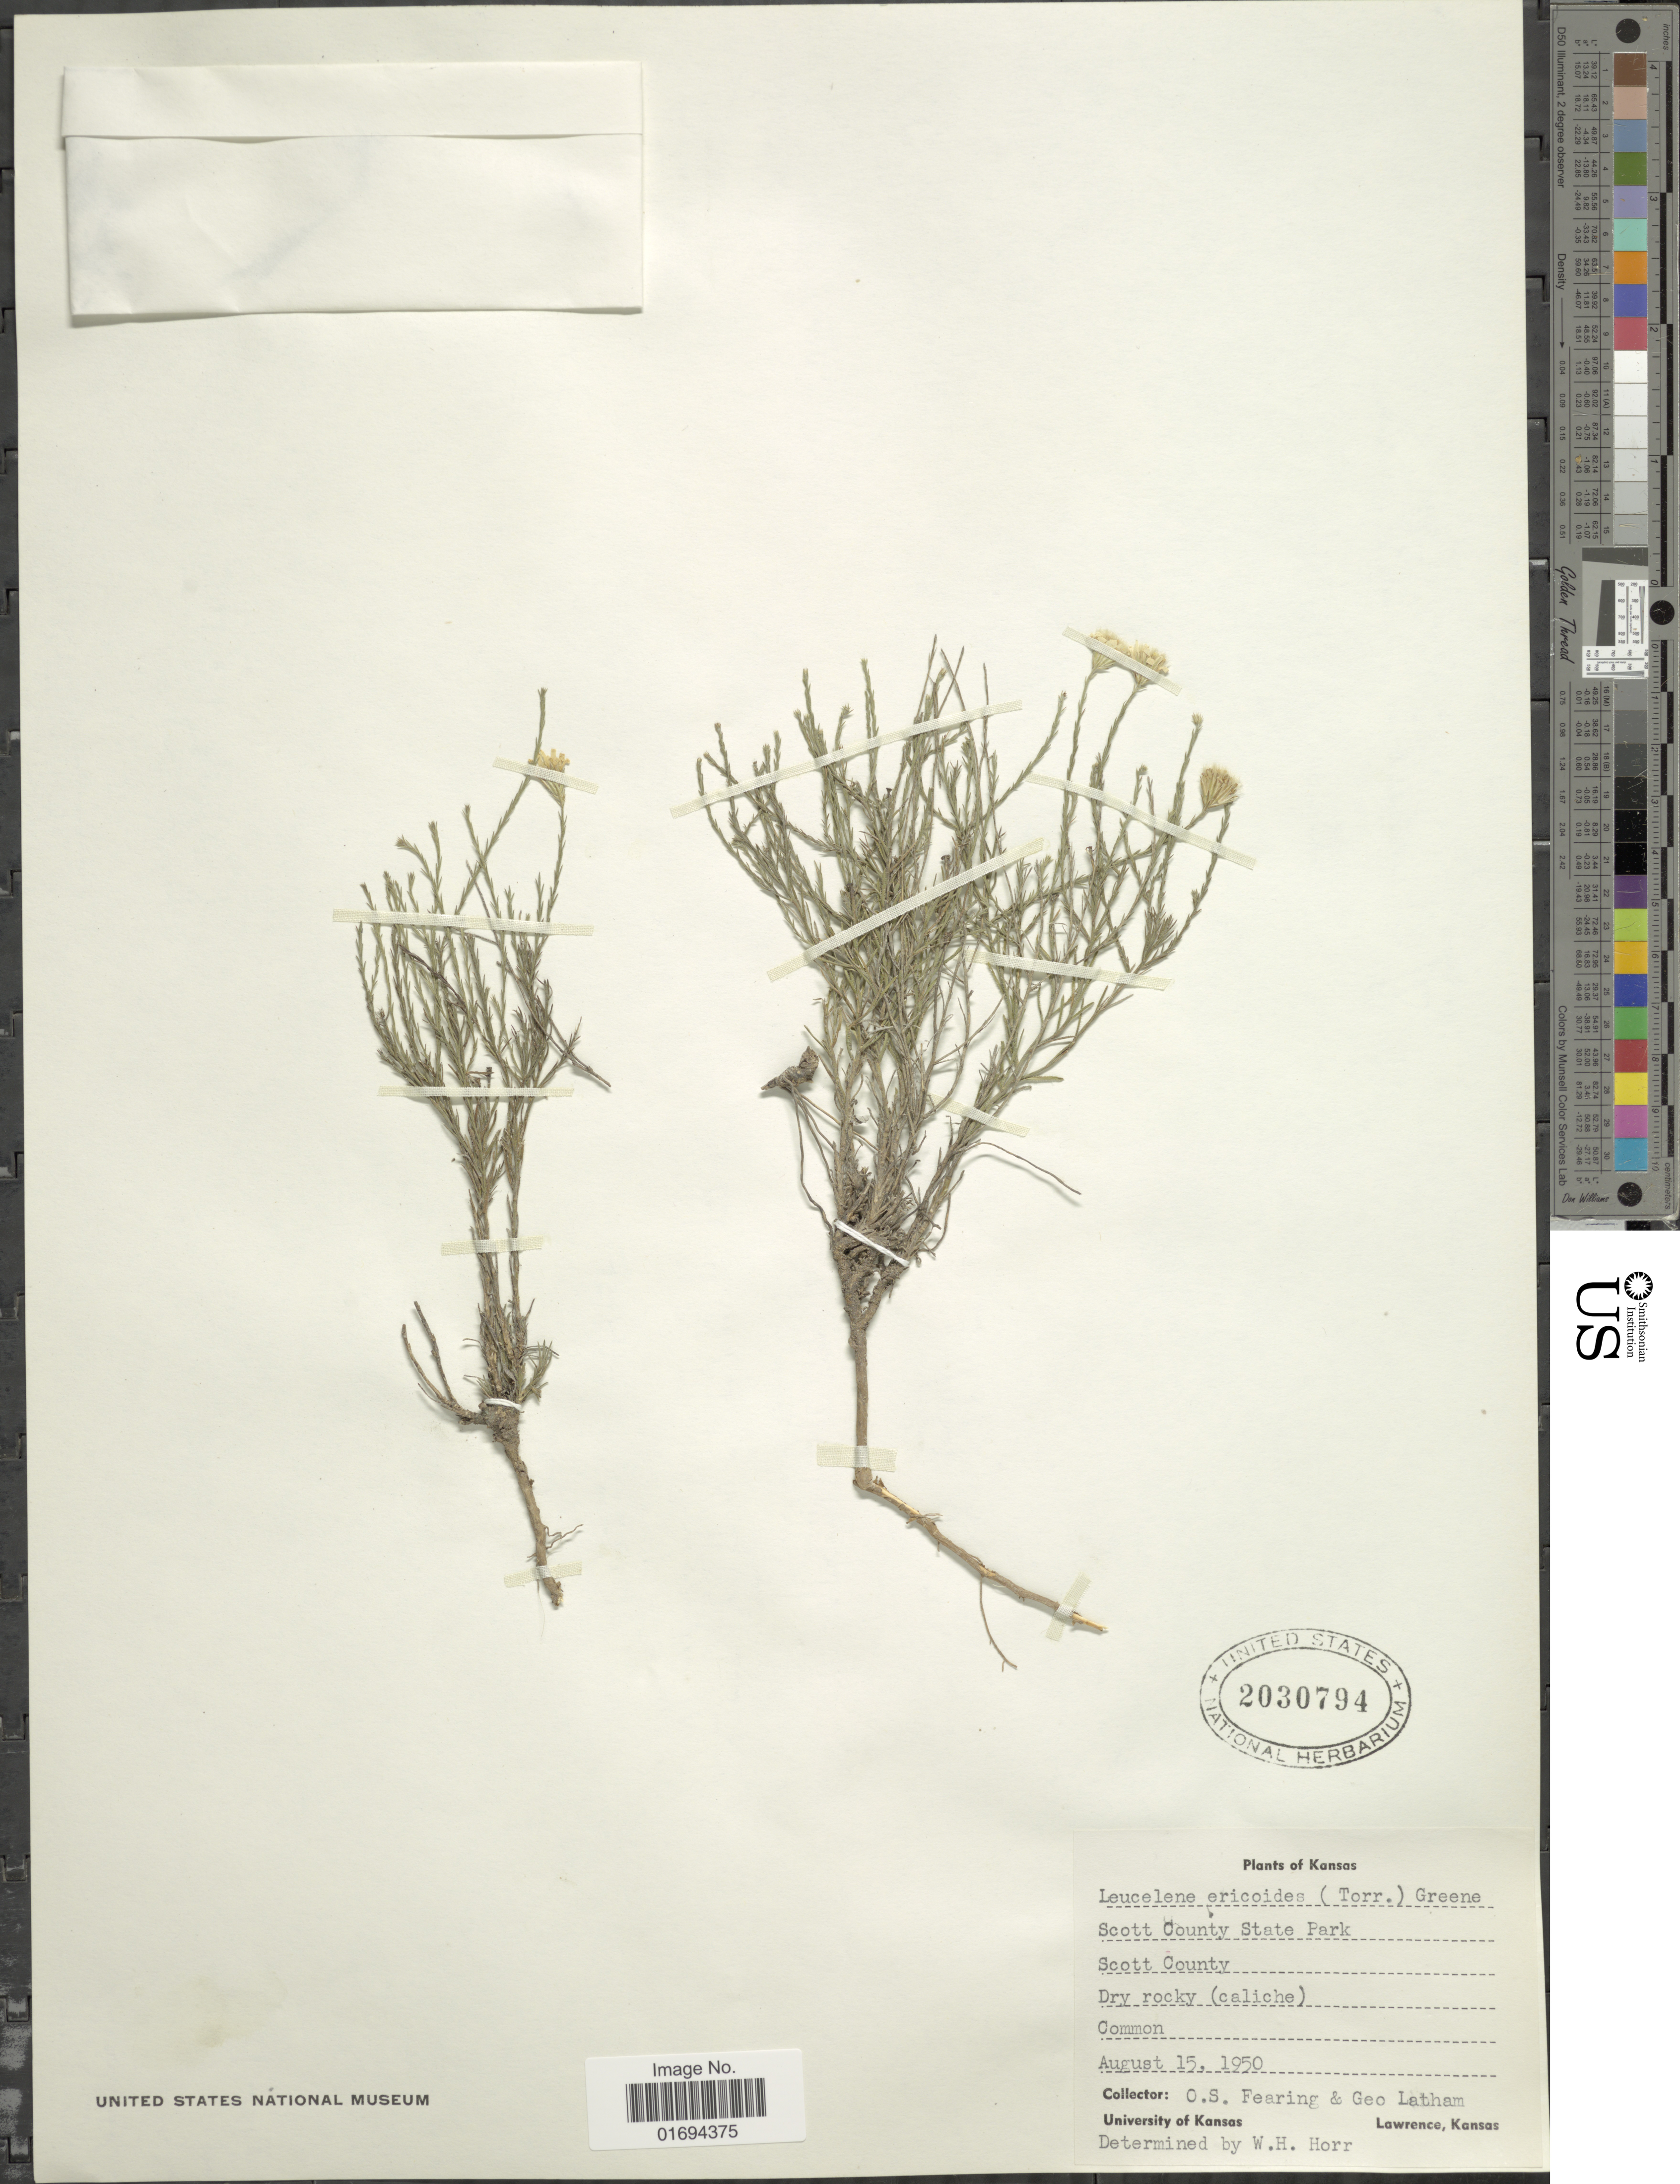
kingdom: Plantae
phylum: Tracheophyta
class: Magnoliopsida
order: Asterales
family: Asteraceae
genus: Chaetopappa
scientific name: Chaetopappa ericoides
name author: (Torr.) G.L. Nesom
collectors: O. S. Fearing & G. Latham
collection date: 1950-08-15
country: United States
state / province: Kansas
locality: Scott County State Park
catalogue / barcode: US 2030794